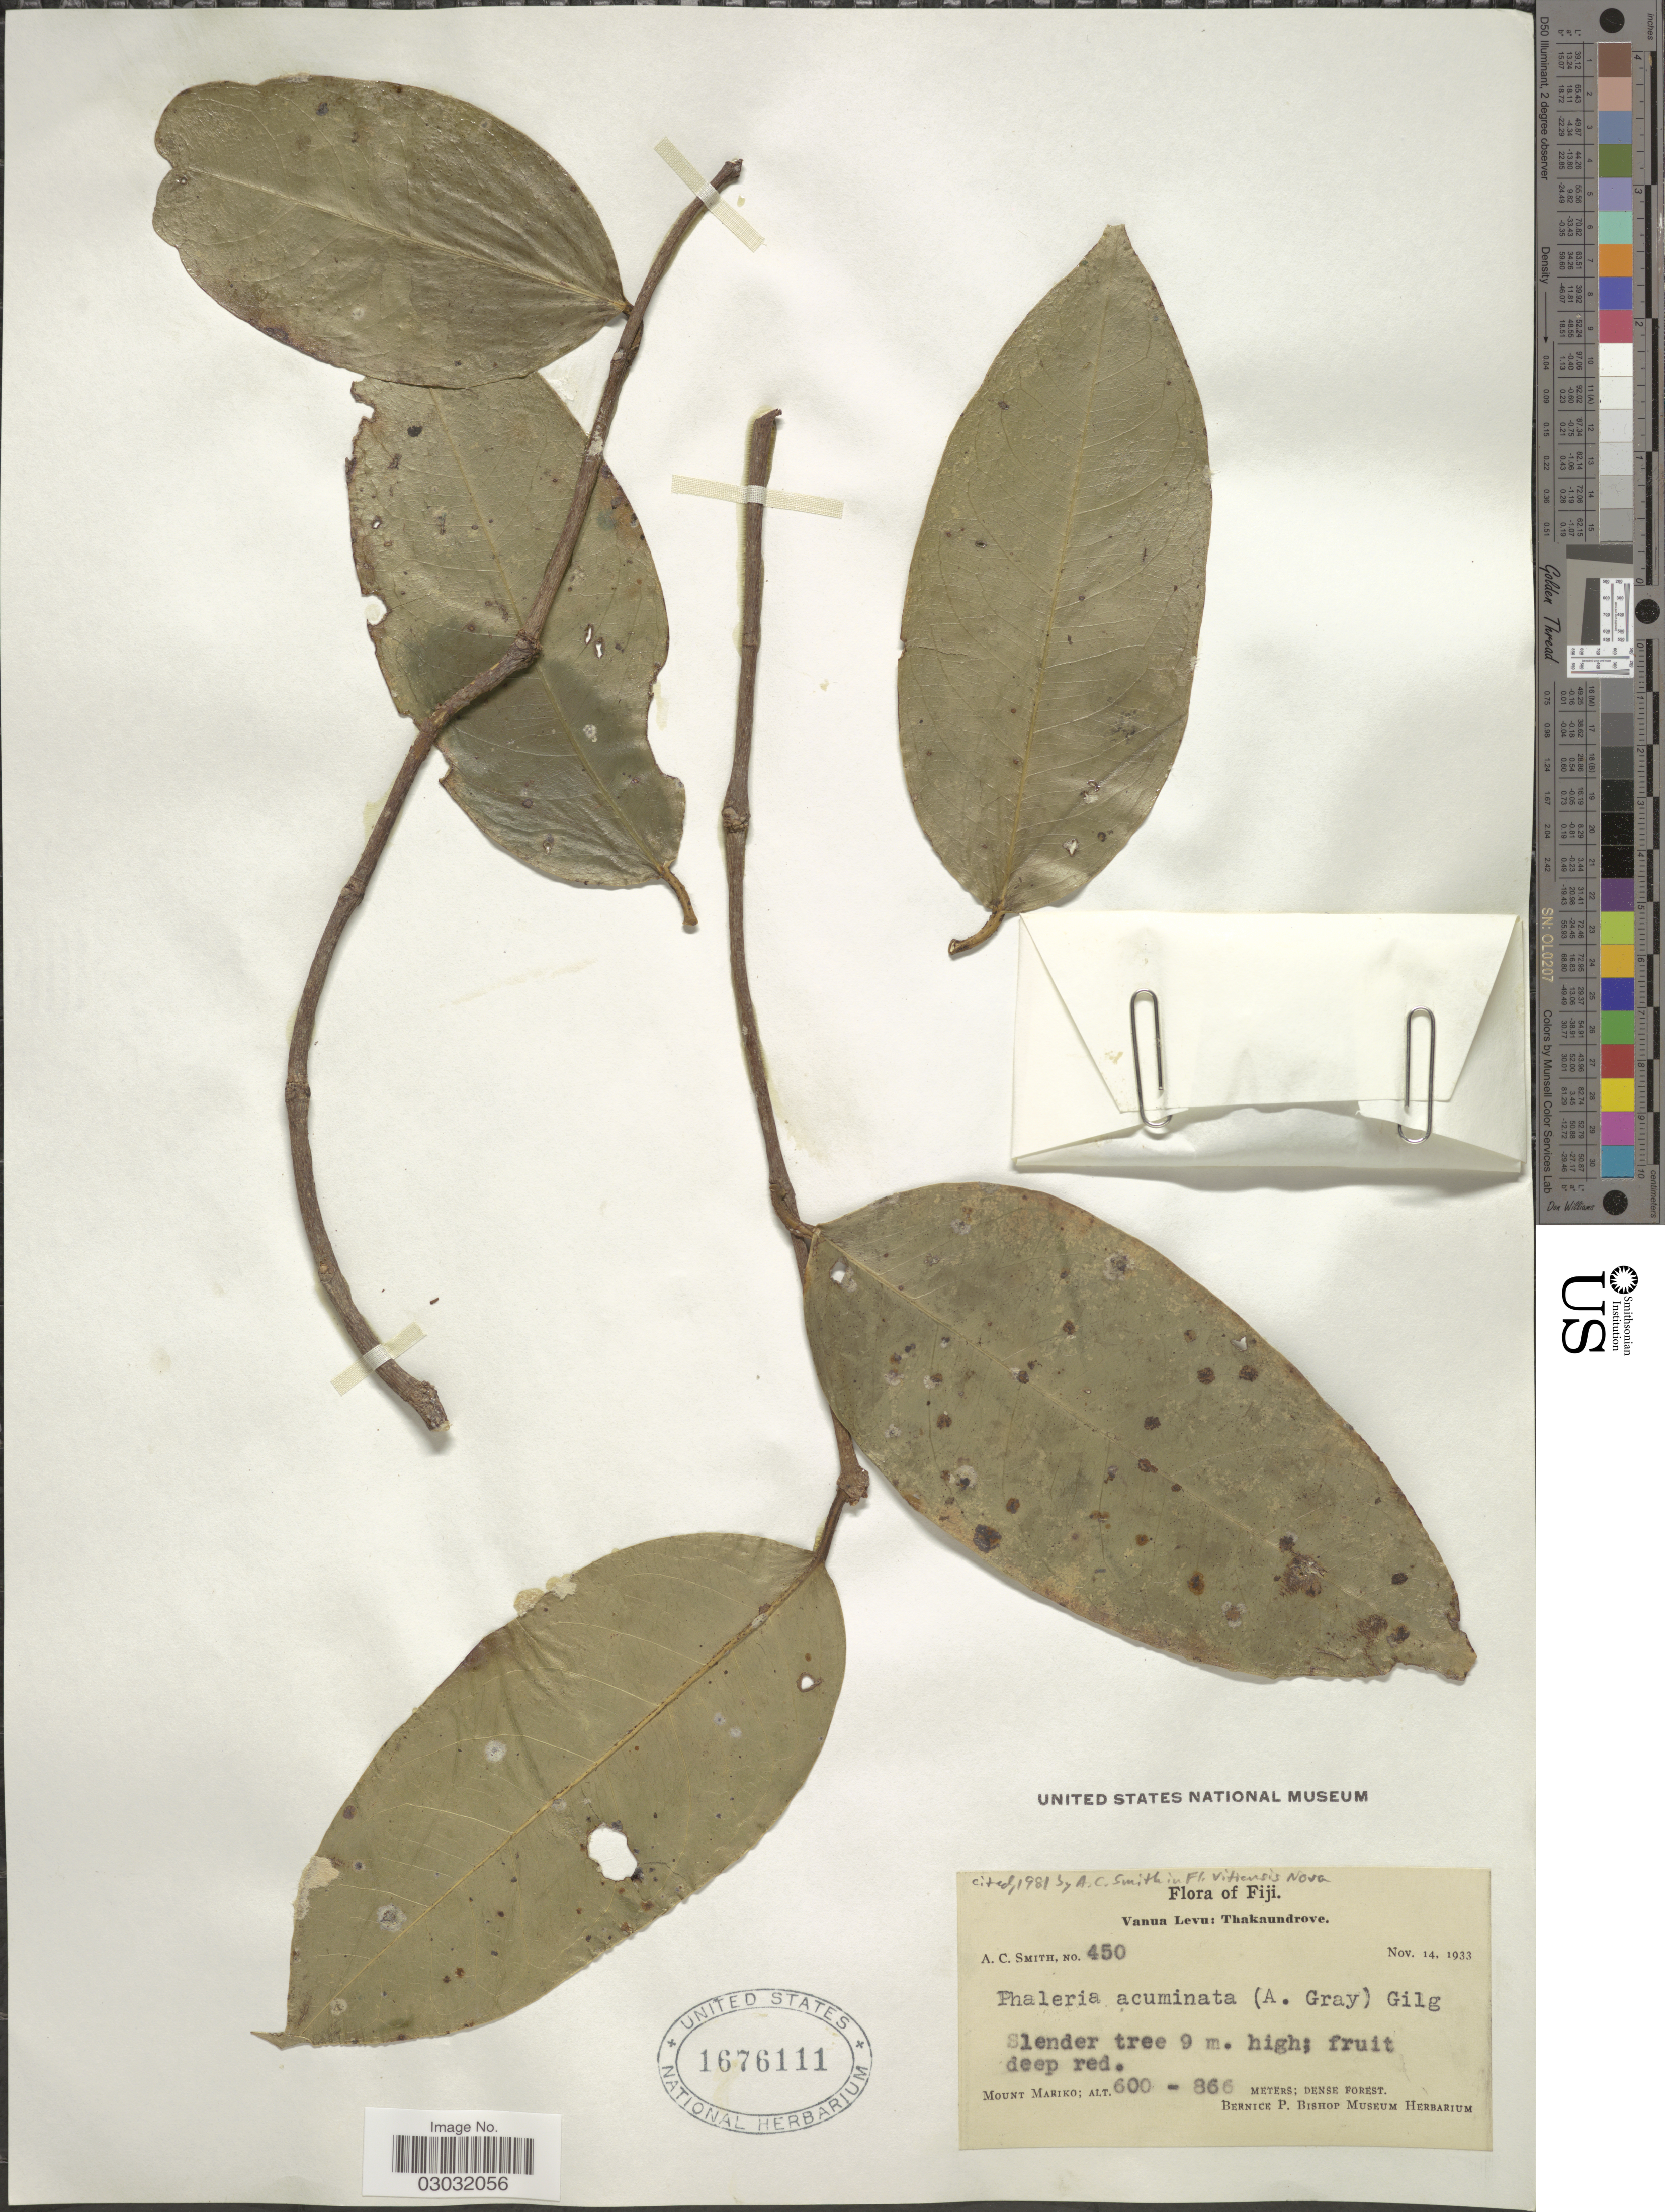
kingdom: Plantae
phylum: Tracheophyta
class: Magnoliopsida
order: Malvales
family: Thymelaeaceae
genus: Phaleria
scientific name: Phaleria acuminata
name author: (A. Gray) Gilg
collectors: A. C. Smith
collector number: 450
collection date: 1933-11-14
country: Fiji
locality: Vanua Levu: Thakaundrove, Mount Mariko.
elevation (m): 600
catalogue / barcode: US 1676111